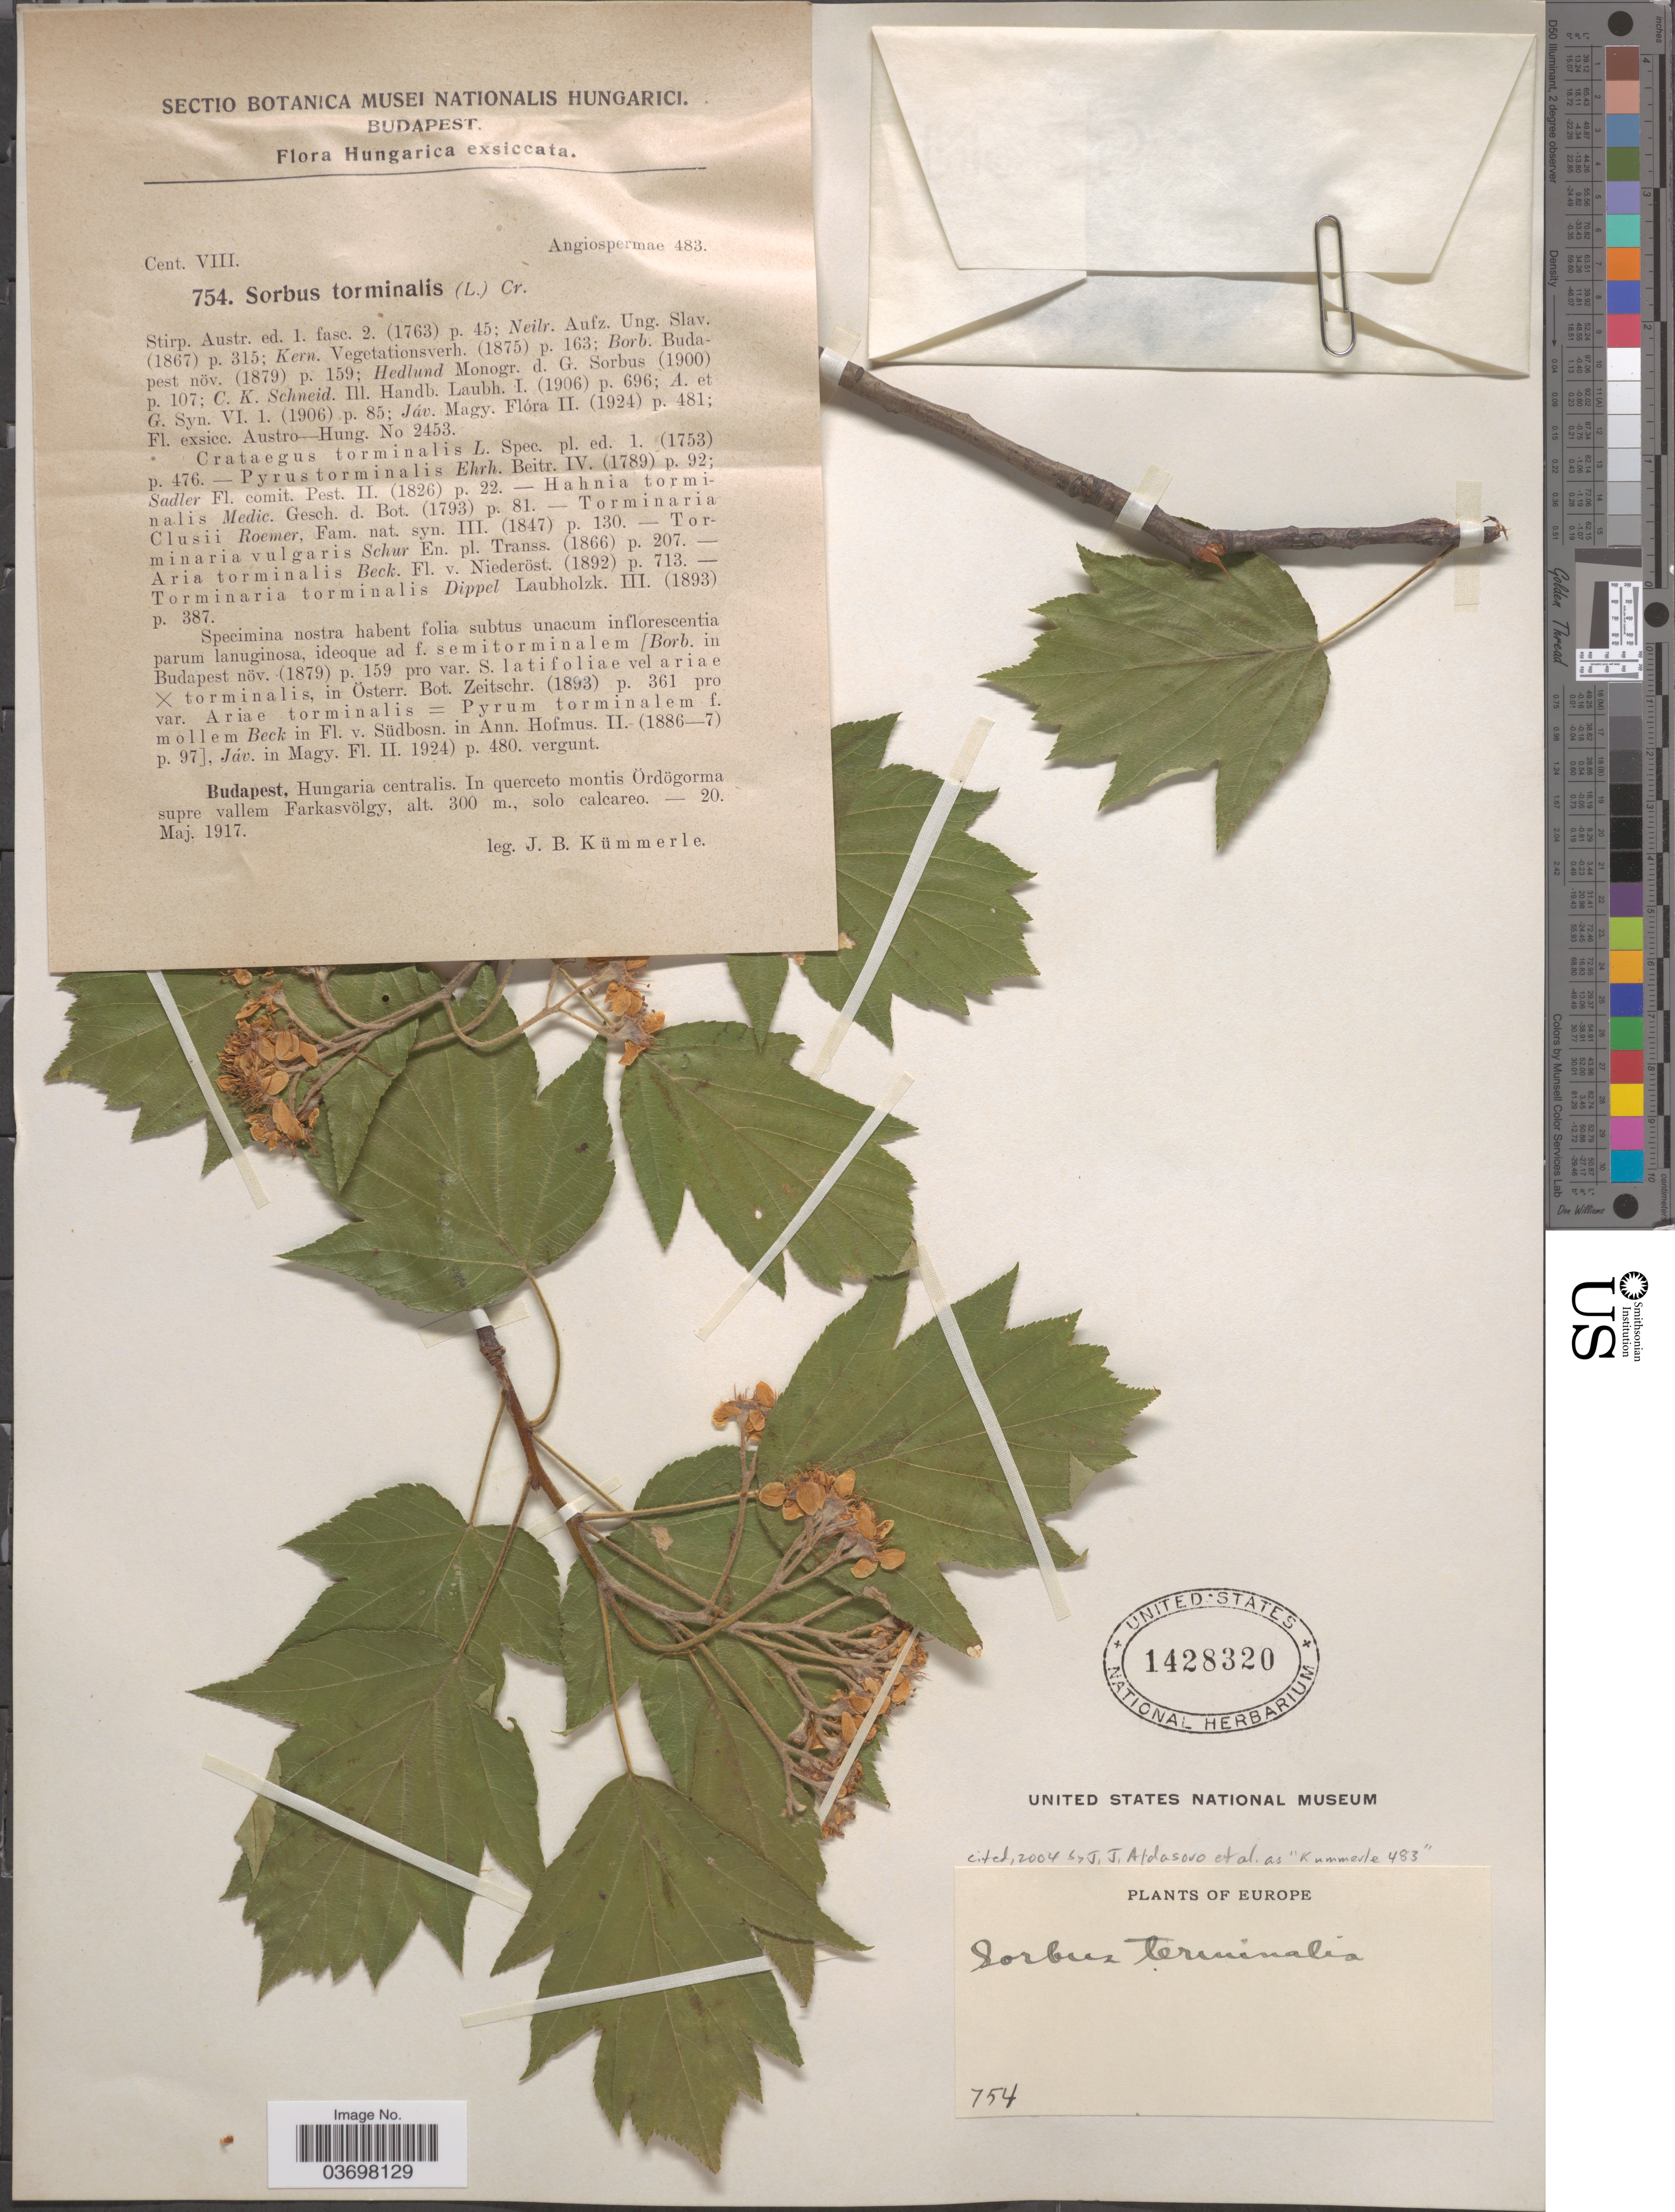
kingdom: Plantae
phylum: Tracheophyta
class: Magnoliopsida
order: Rosales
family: Rosaceae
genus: Sorbus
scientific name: Sorbus torminalis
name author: (L.) Crantz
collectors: J. Kummerle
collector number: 754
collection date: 1917-05-20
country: Hungary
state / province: Budapest, Capital District of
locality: Hungarica. Hungaria centralis. In querceto montis Ördögorma supre vallem Farkasvölgy.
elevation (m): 300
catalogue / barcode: US 1428320